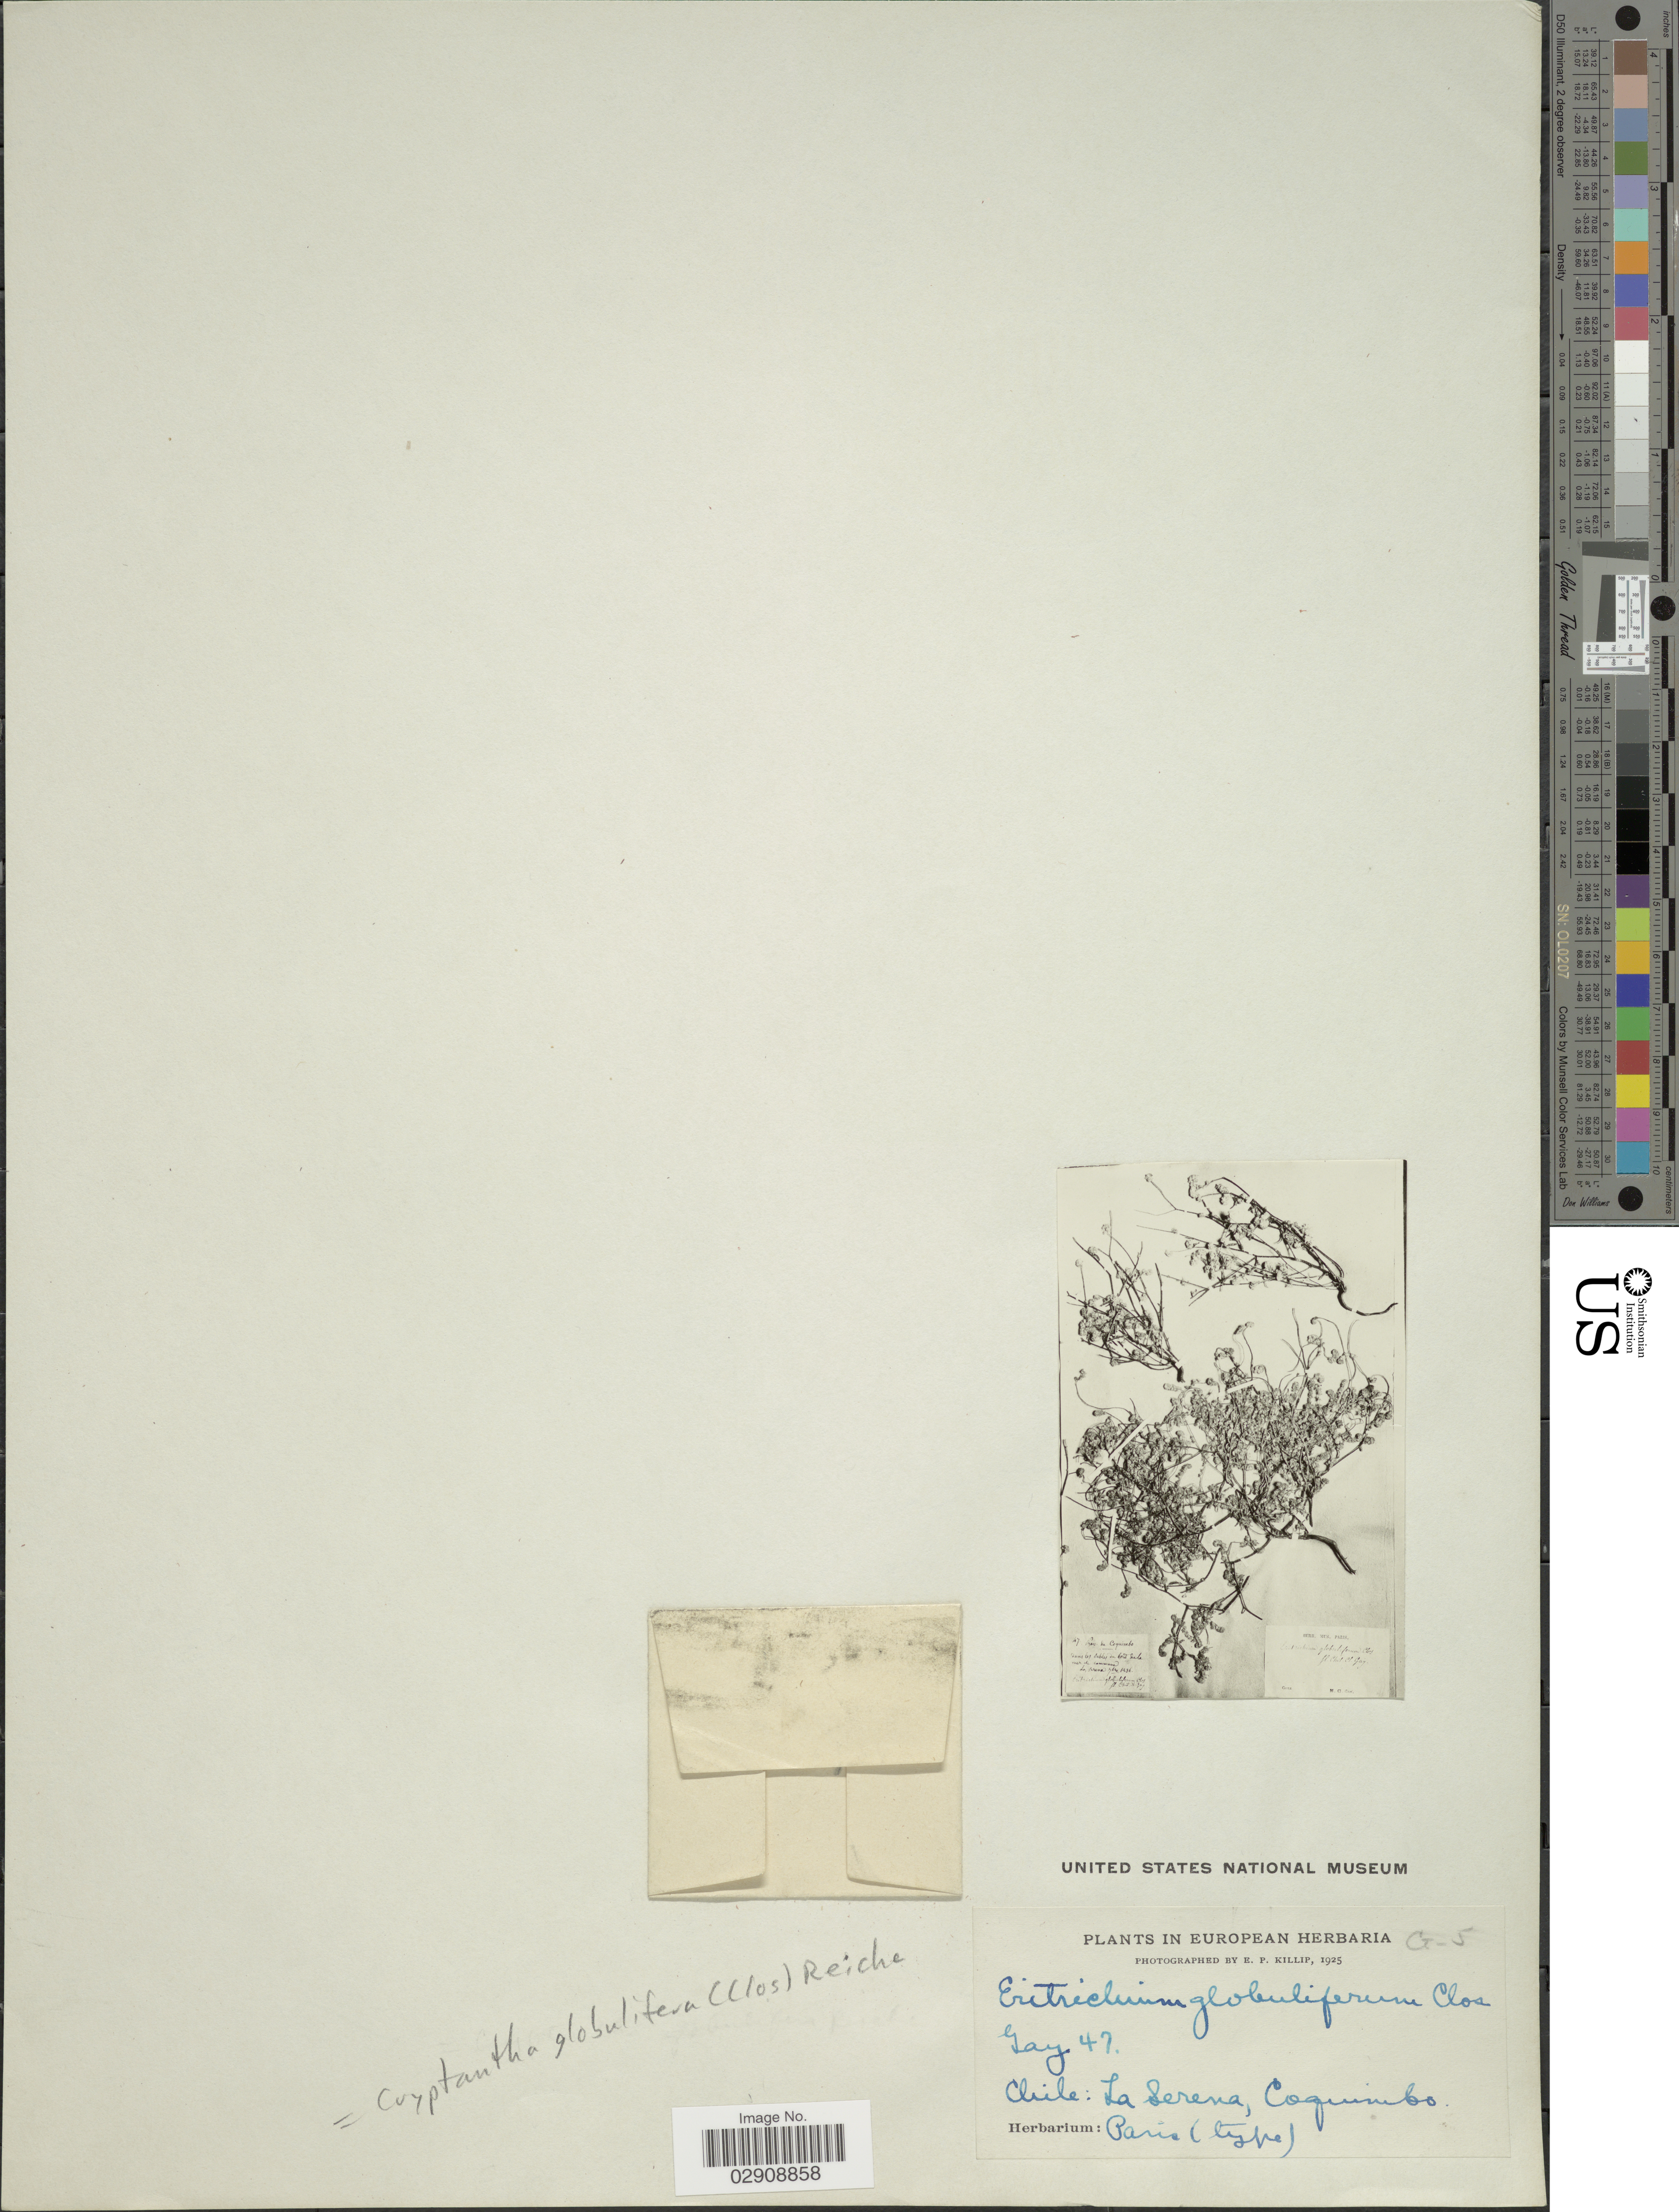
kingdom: Plantae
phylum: Tracheophyta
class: Magnoliopsida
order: Boraginales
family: Boraginaceae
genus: Cryptantha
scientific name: Cryptantha globulifera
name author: (Clos) Reiche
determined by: Moroni, Pablo, (SI), Instituto de Botanica Darwinion (ARGENTINA)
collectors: -- Gay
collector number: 47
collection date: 1836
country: Chile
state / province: Coquimbo (IV)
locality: Chile: La Serena, Coquimbo.